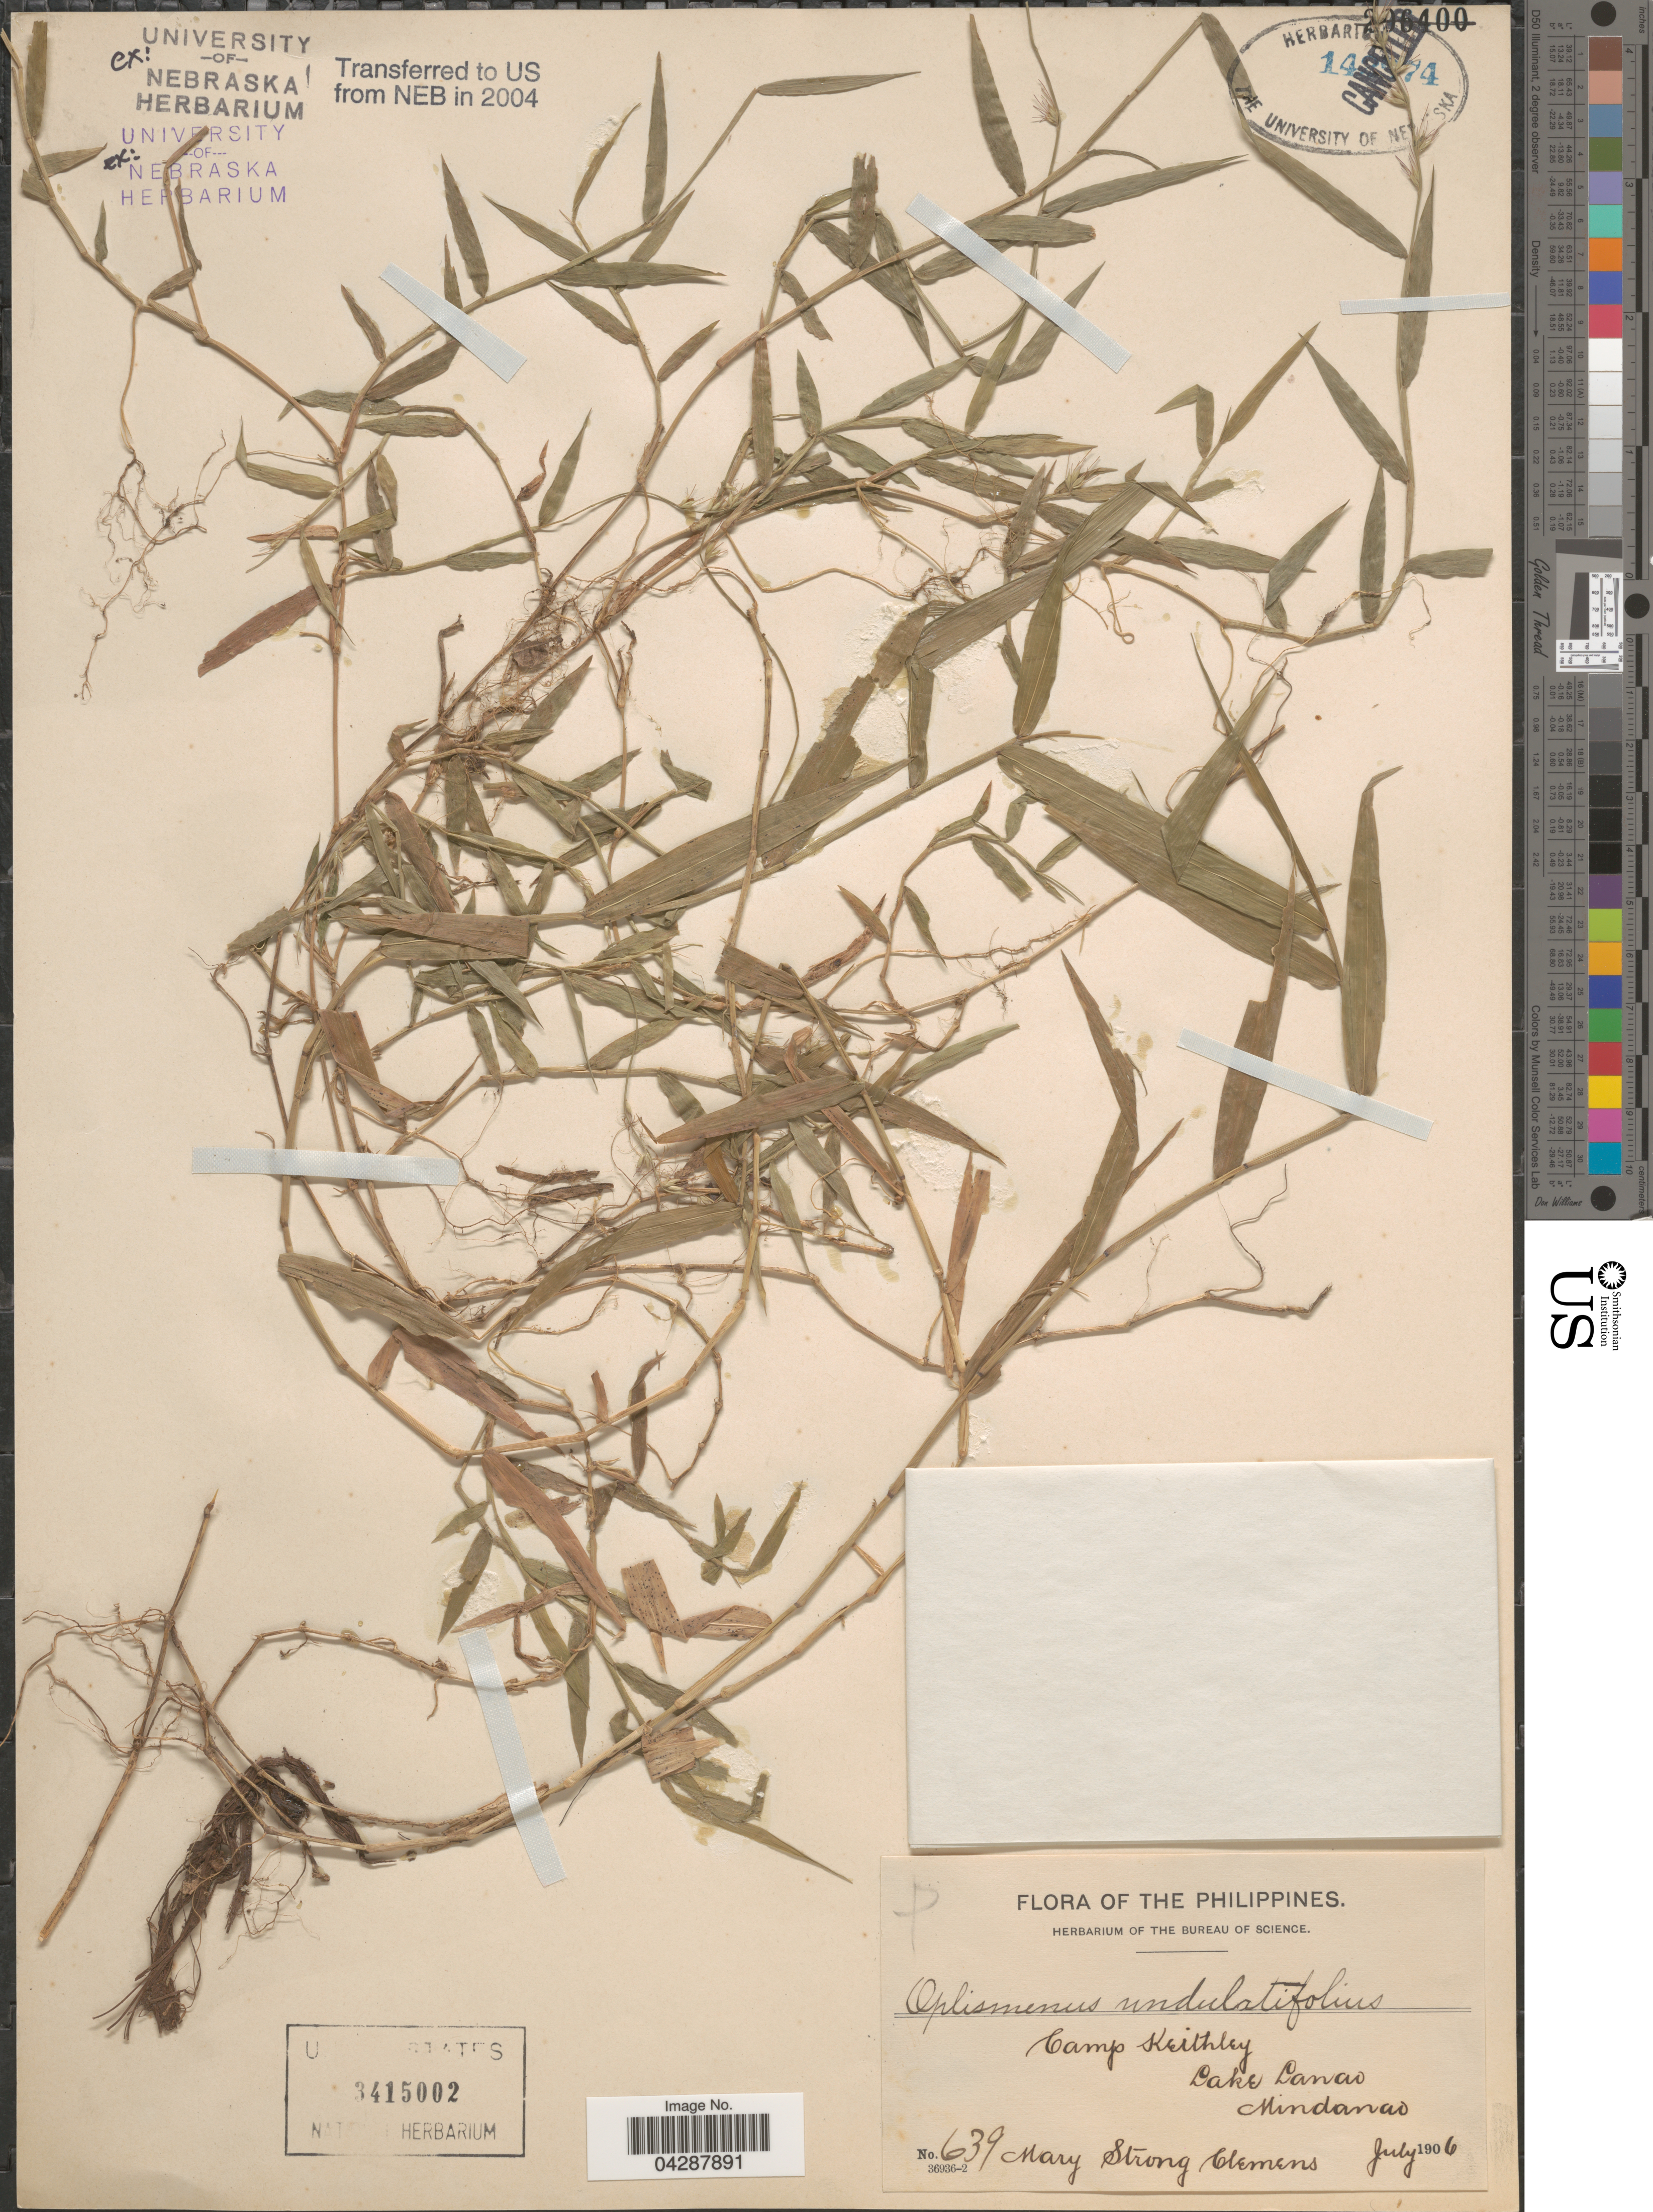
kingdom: Plantae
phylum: Tracheophyta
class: Liliopsida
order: Poales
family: Poaceae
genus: Oplismenus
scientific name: Oplismenus undulatifolius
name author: (Ard.) P. Beauv.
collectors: M. S. Clemens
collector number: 639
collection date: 1906-07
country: Philippines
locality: Camp Keithley. Lake Lanao. Mindanao.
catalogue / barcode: US 3415002